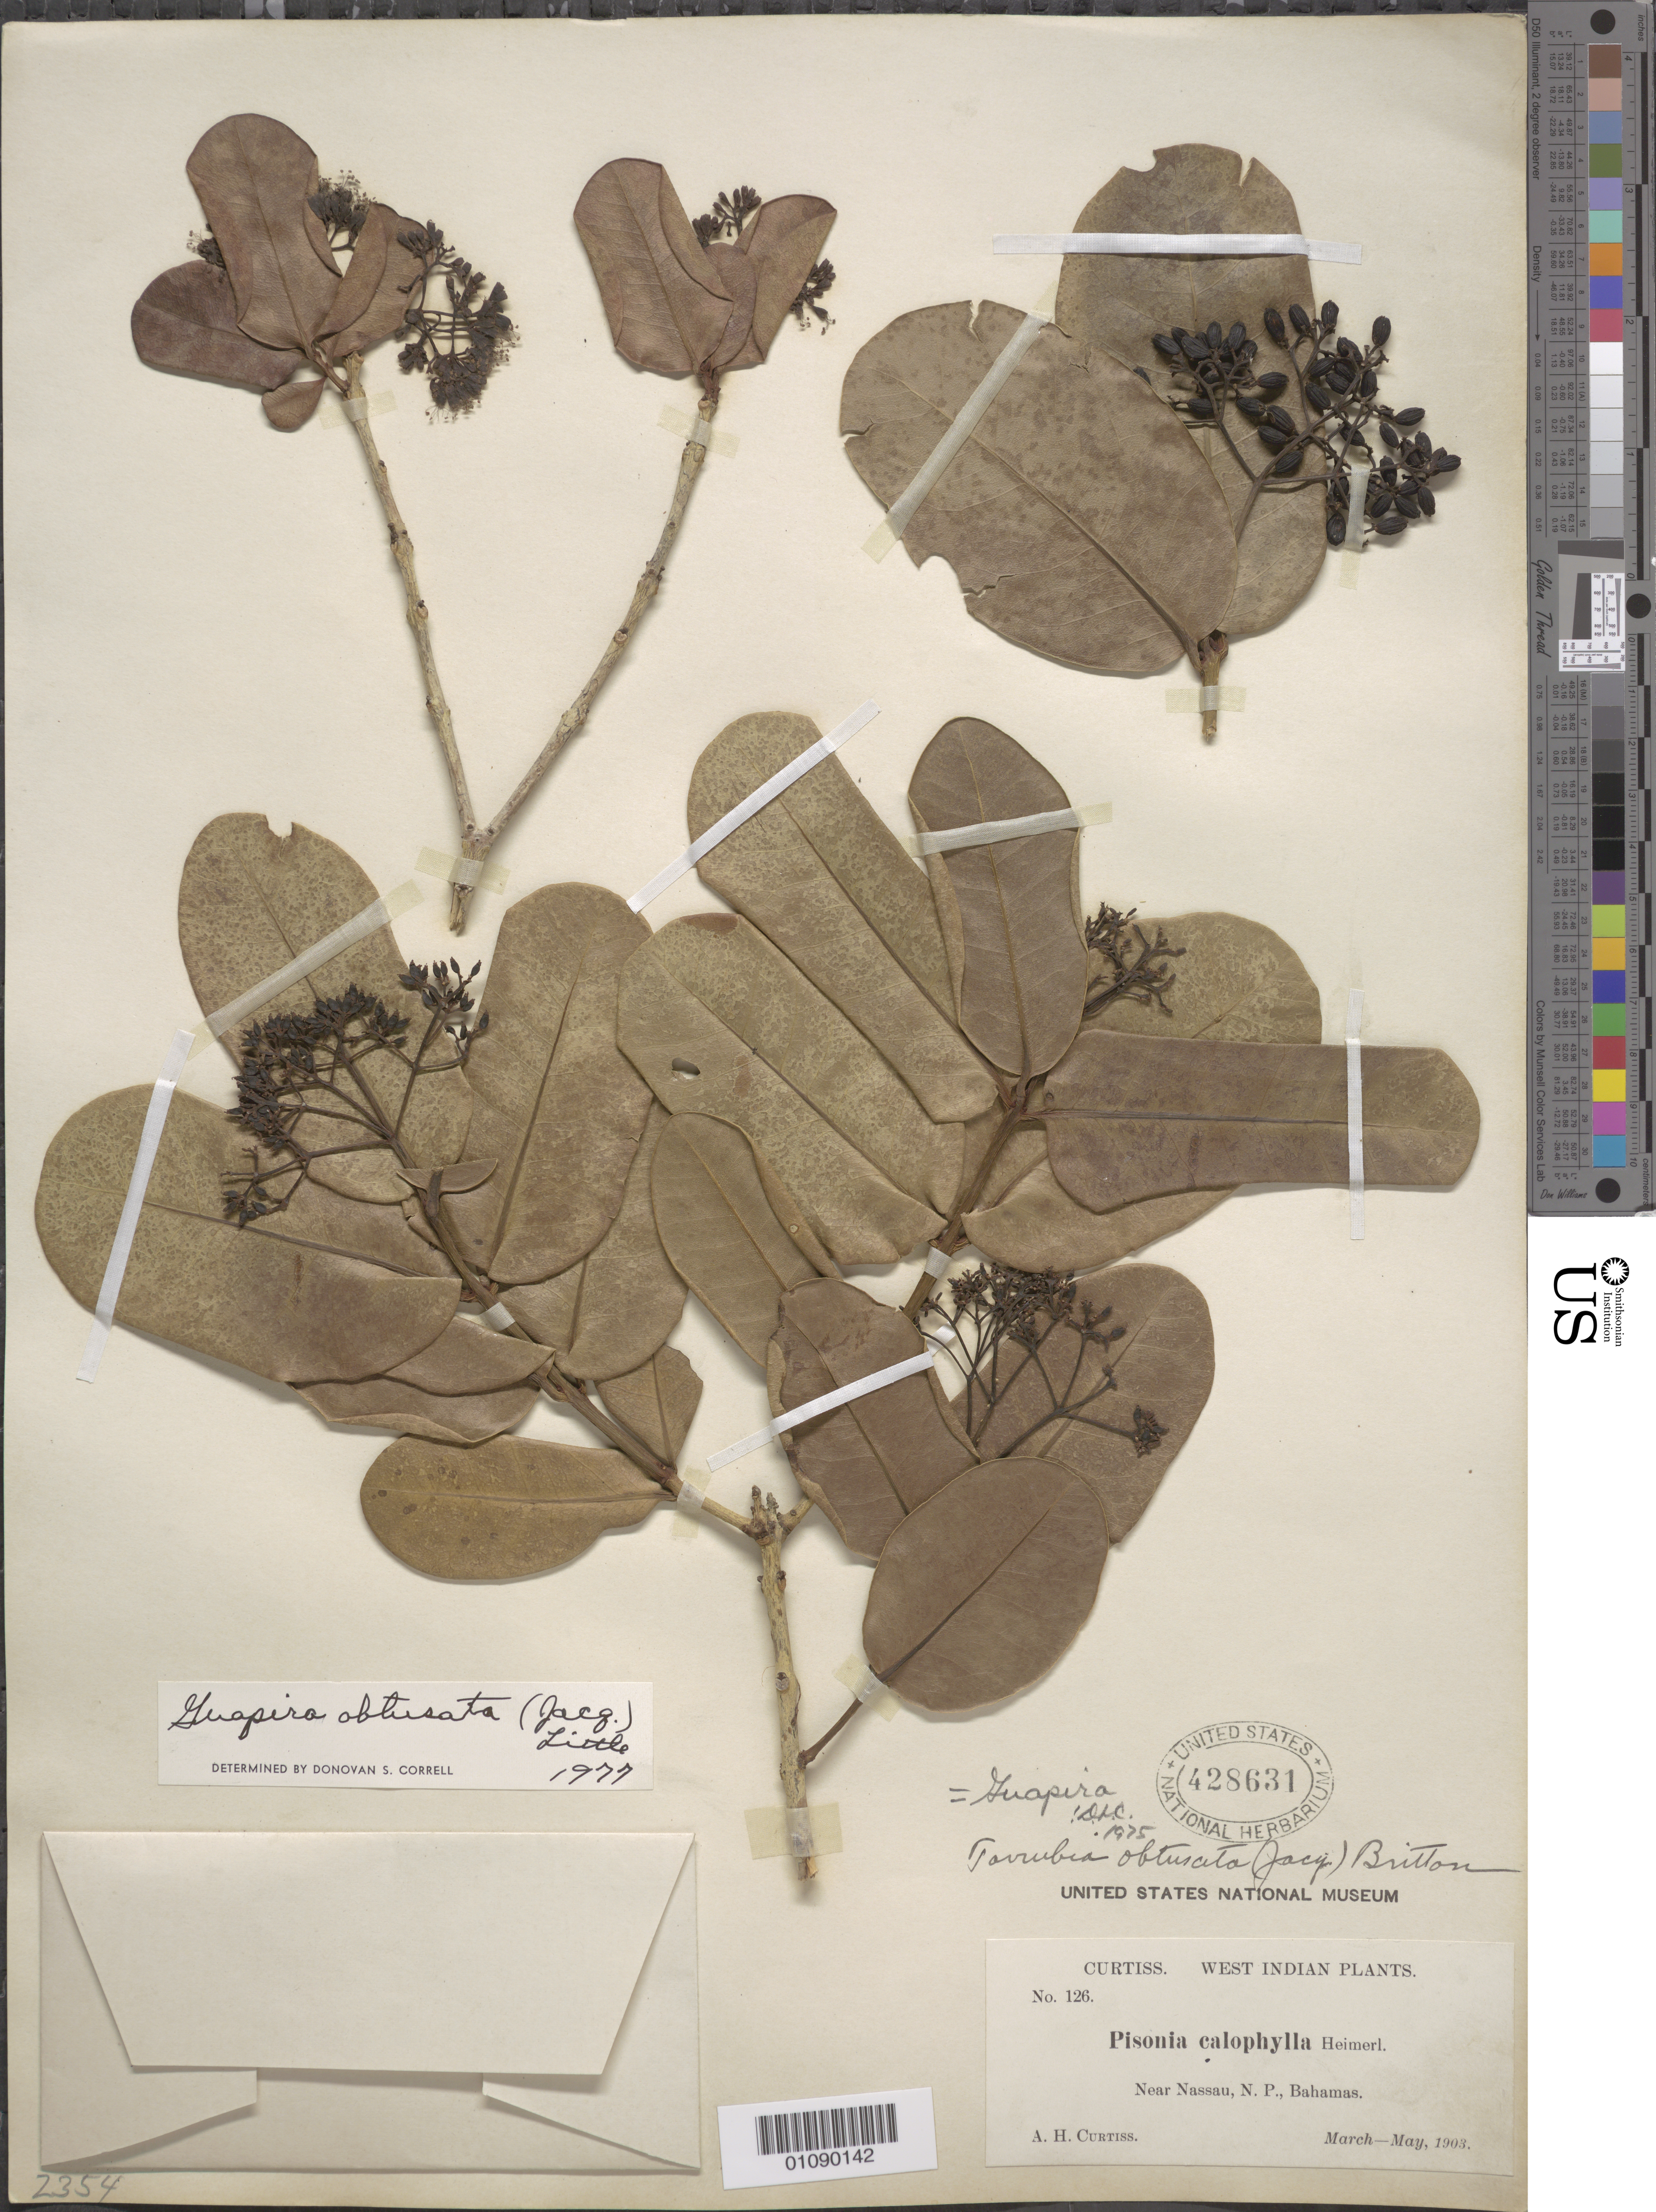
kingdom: Plantae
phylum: Tracheophyta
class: Magnoliopsida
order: Caryophyllales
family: Nyctaginaceae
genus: Guapira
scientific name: Guapira obtusata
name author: (Jacq.) Little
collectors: A. H. Curtiss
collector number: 126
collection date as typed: Mar 1903 to May 1903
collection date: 1903-03/1903-05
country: Bahamas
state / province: New Providence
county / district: Nassau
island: New Providence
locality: Near Nassau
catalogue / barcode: US 428631